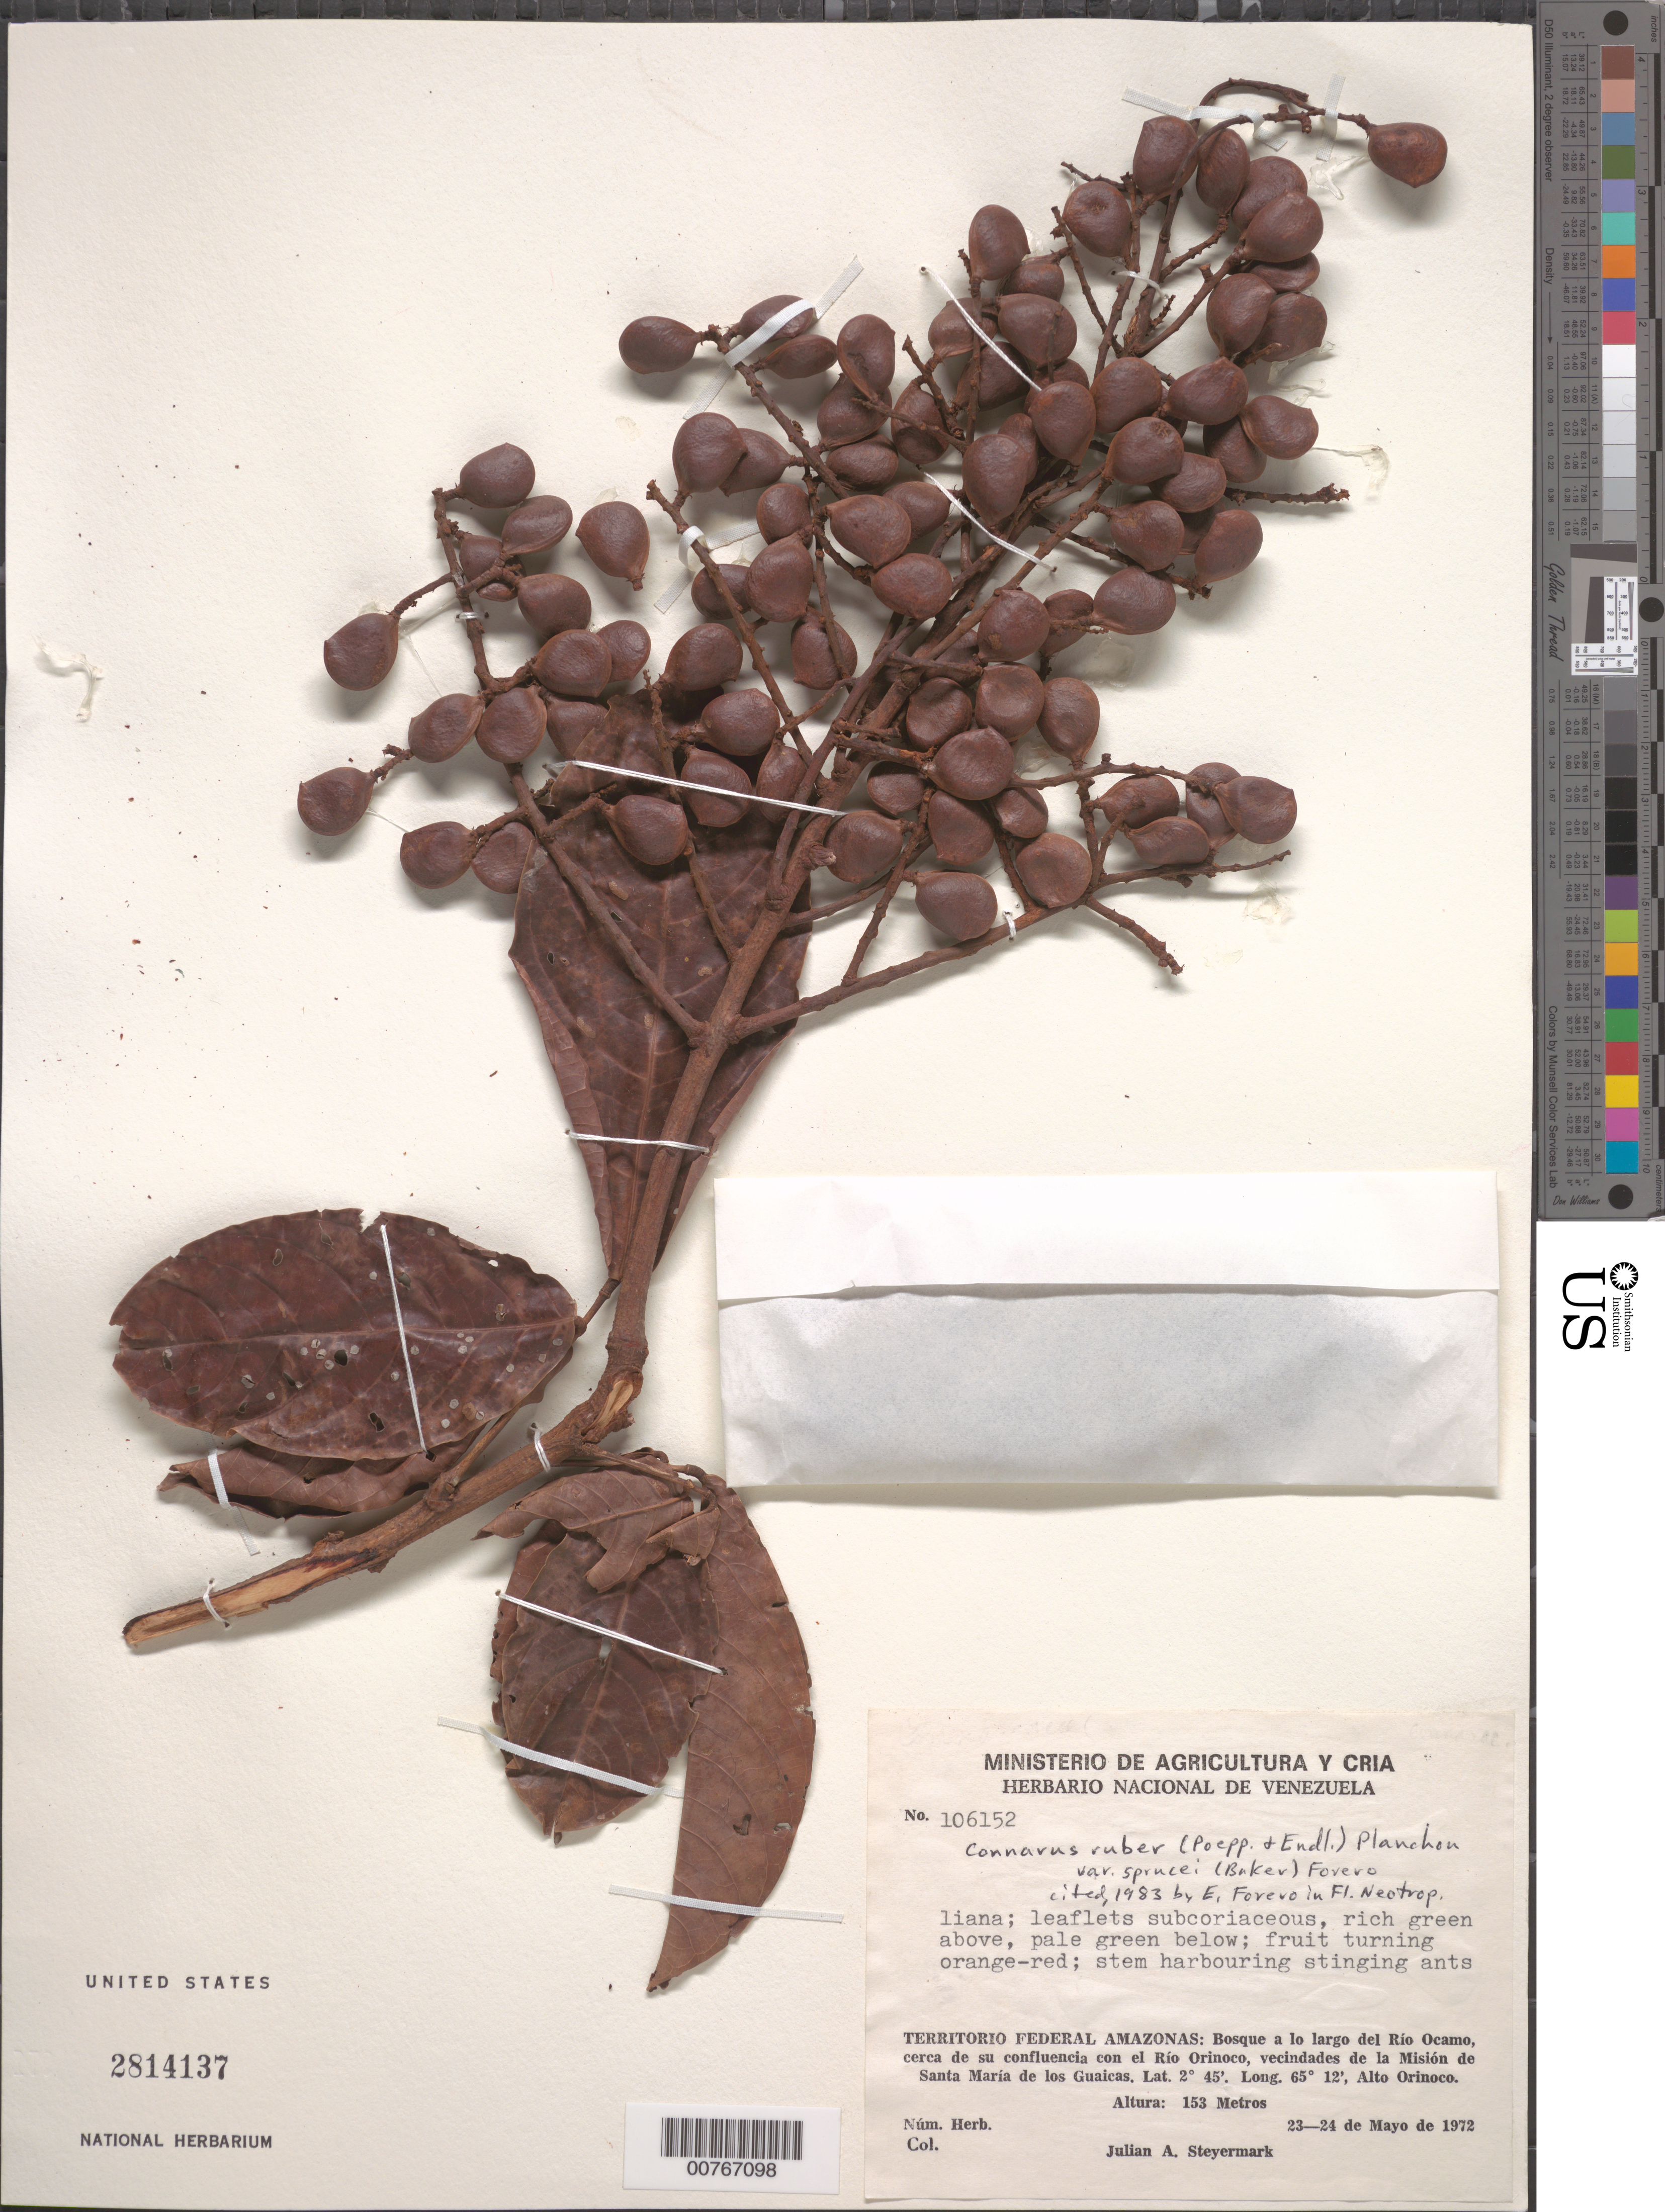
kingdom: Plantae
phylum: Tracheophyta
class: Magnoliopsida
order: Oxalidales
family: Connaraceae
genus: Connarus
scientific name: Connarus ruber var. sprucei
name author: (Baker) Forero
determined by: Forero, E.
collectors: J. Steyermark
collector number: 106152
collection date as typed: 23-May-72 to 24-May-72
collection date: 1972-05-23/1972-05-24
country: Venezuela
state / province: Amazonas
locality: Río Ocamo, near confluence with Río Orinoco, vic of Misión de Santa María de los Guaicas; Alto Orinoco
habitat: Forest along river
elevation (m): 153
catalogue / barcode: US 2814137